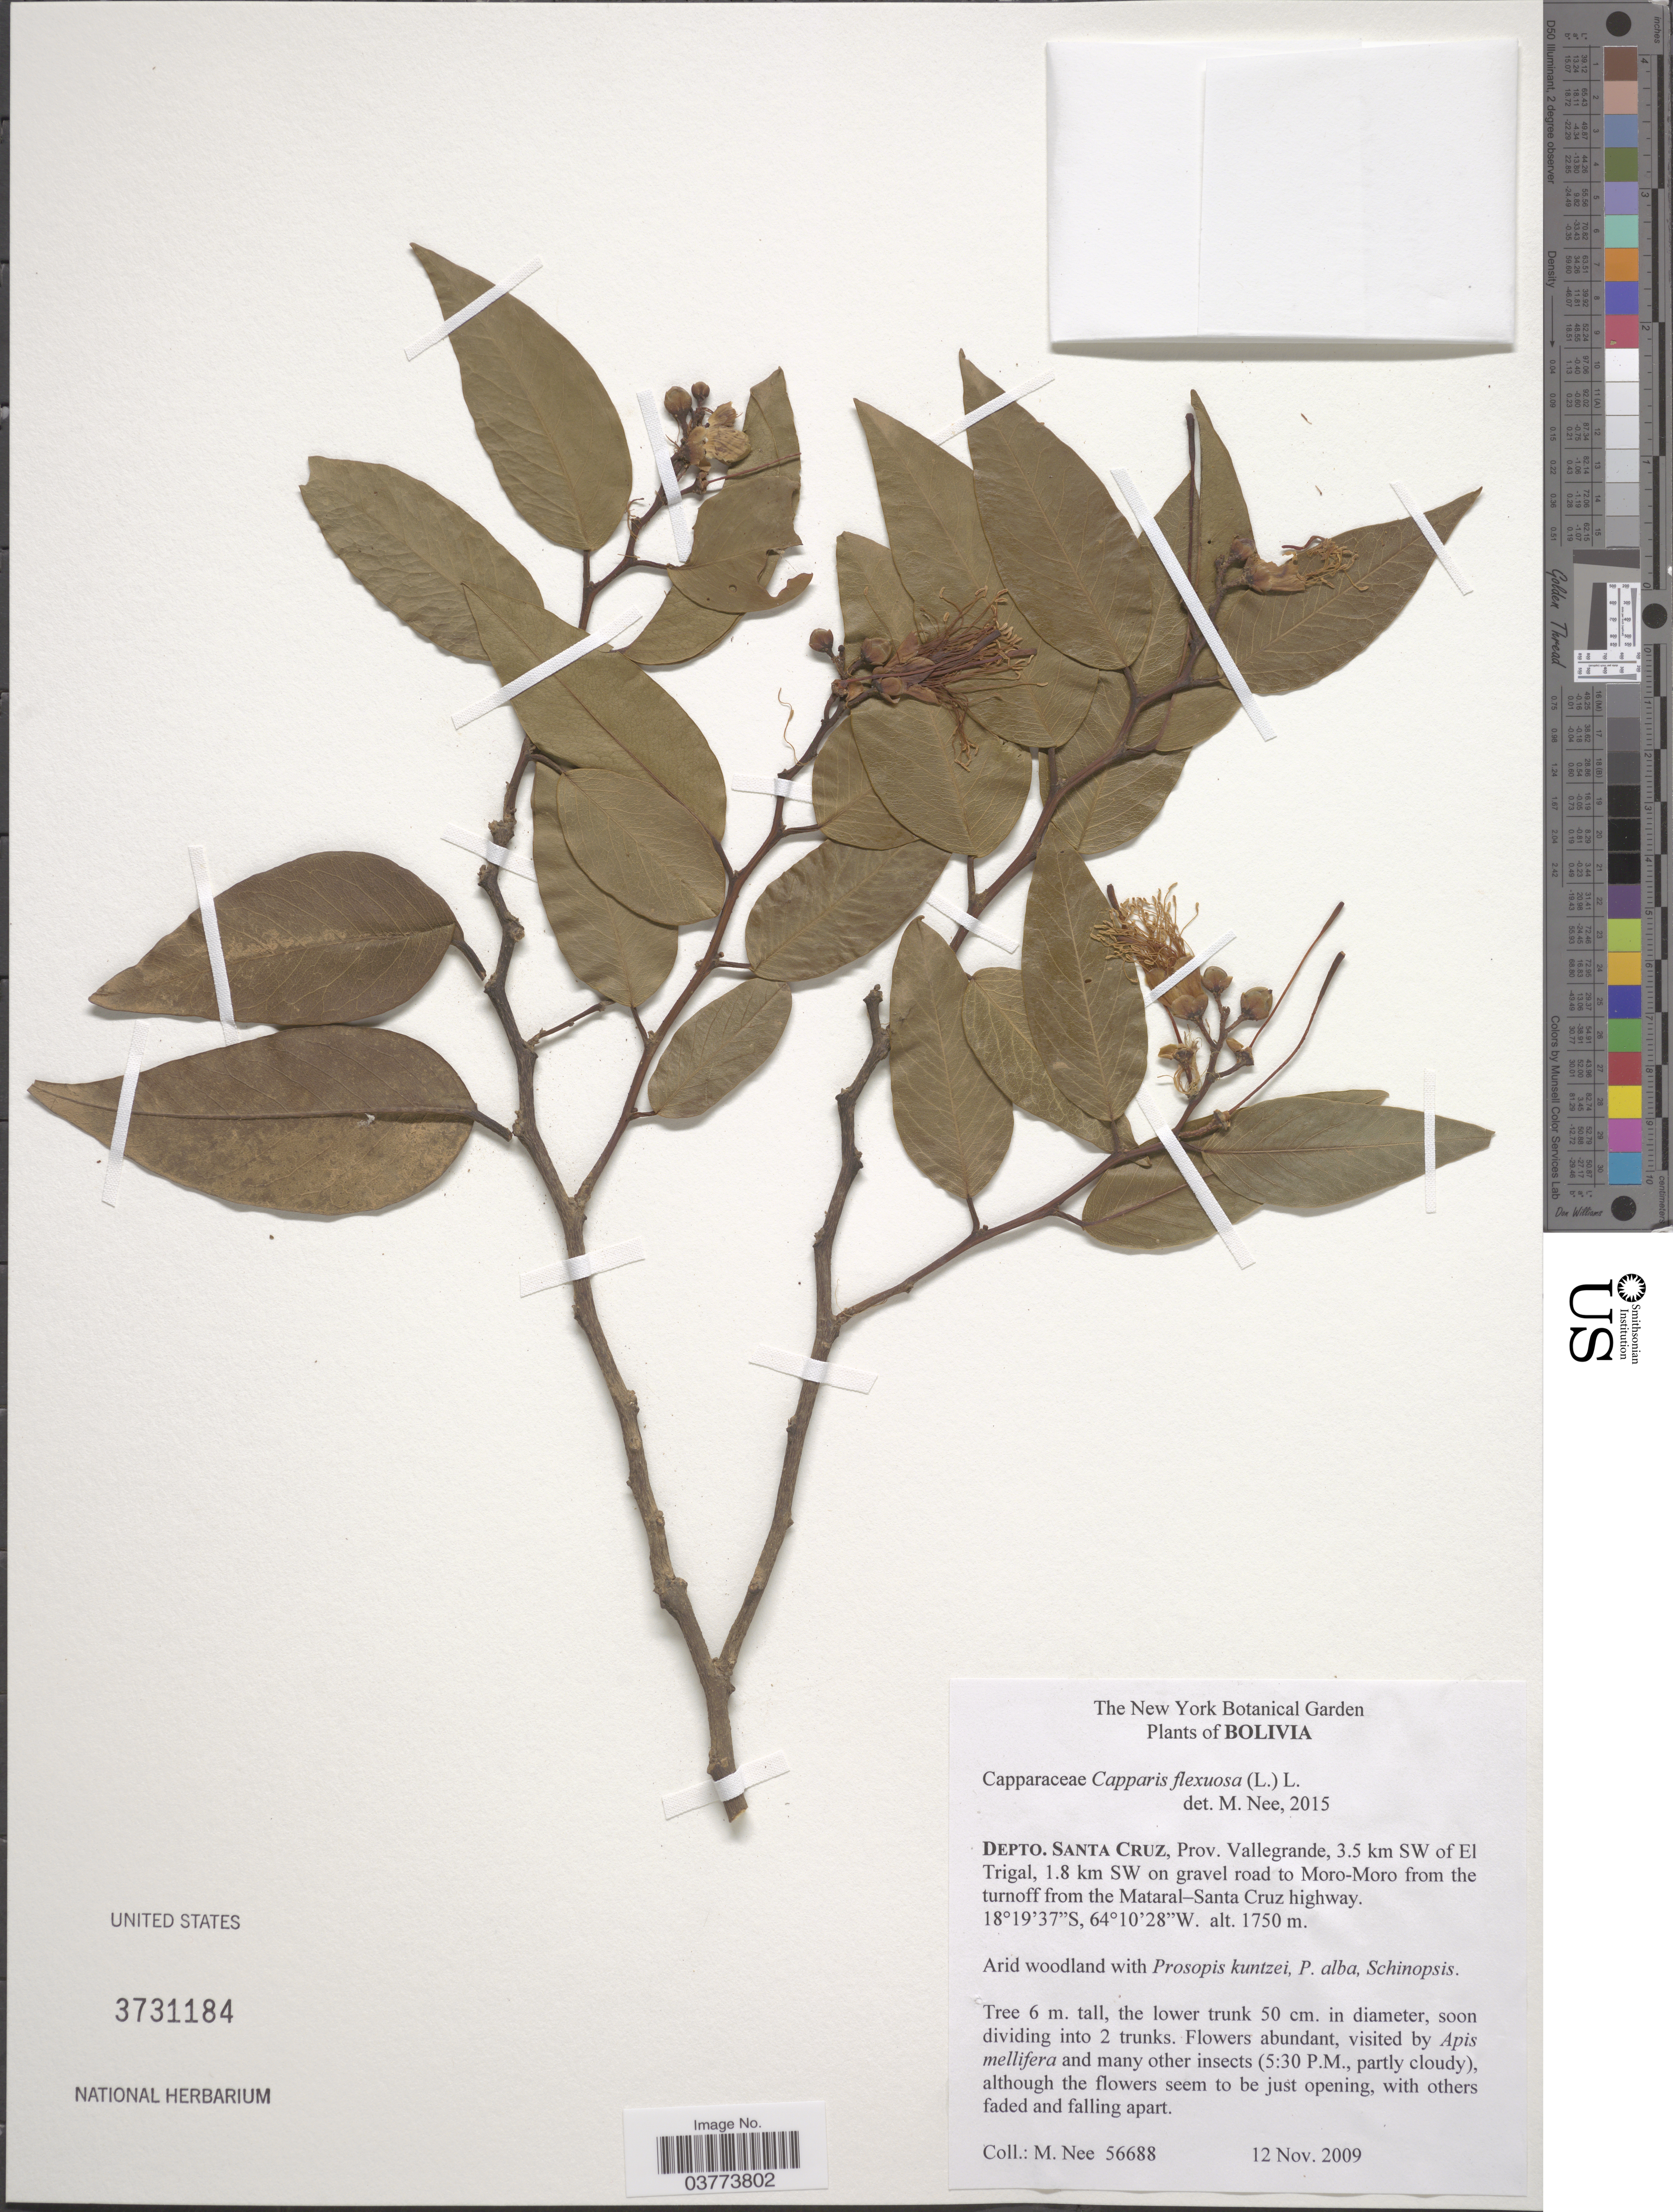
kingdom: Plantae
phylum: Tracheophyta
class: Magnoliopsida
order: Brassicales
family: Capparaceae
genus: Cynophalla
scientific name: Cynophalla flexuosa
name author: (L.) J. Presl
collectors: M. Nee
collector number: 56688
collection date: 2009-11-12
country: Bolivia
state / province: Santa Cruz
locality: Depto. Santa Cruz, Prov. Vallegrande, 3.5 km SW of El Trigal, 1.8 km SW on gravel road to Moro-Moro from the turnoff from the Mataral-Santa Cruz highway.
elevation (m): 1750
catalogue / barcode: US 3731184